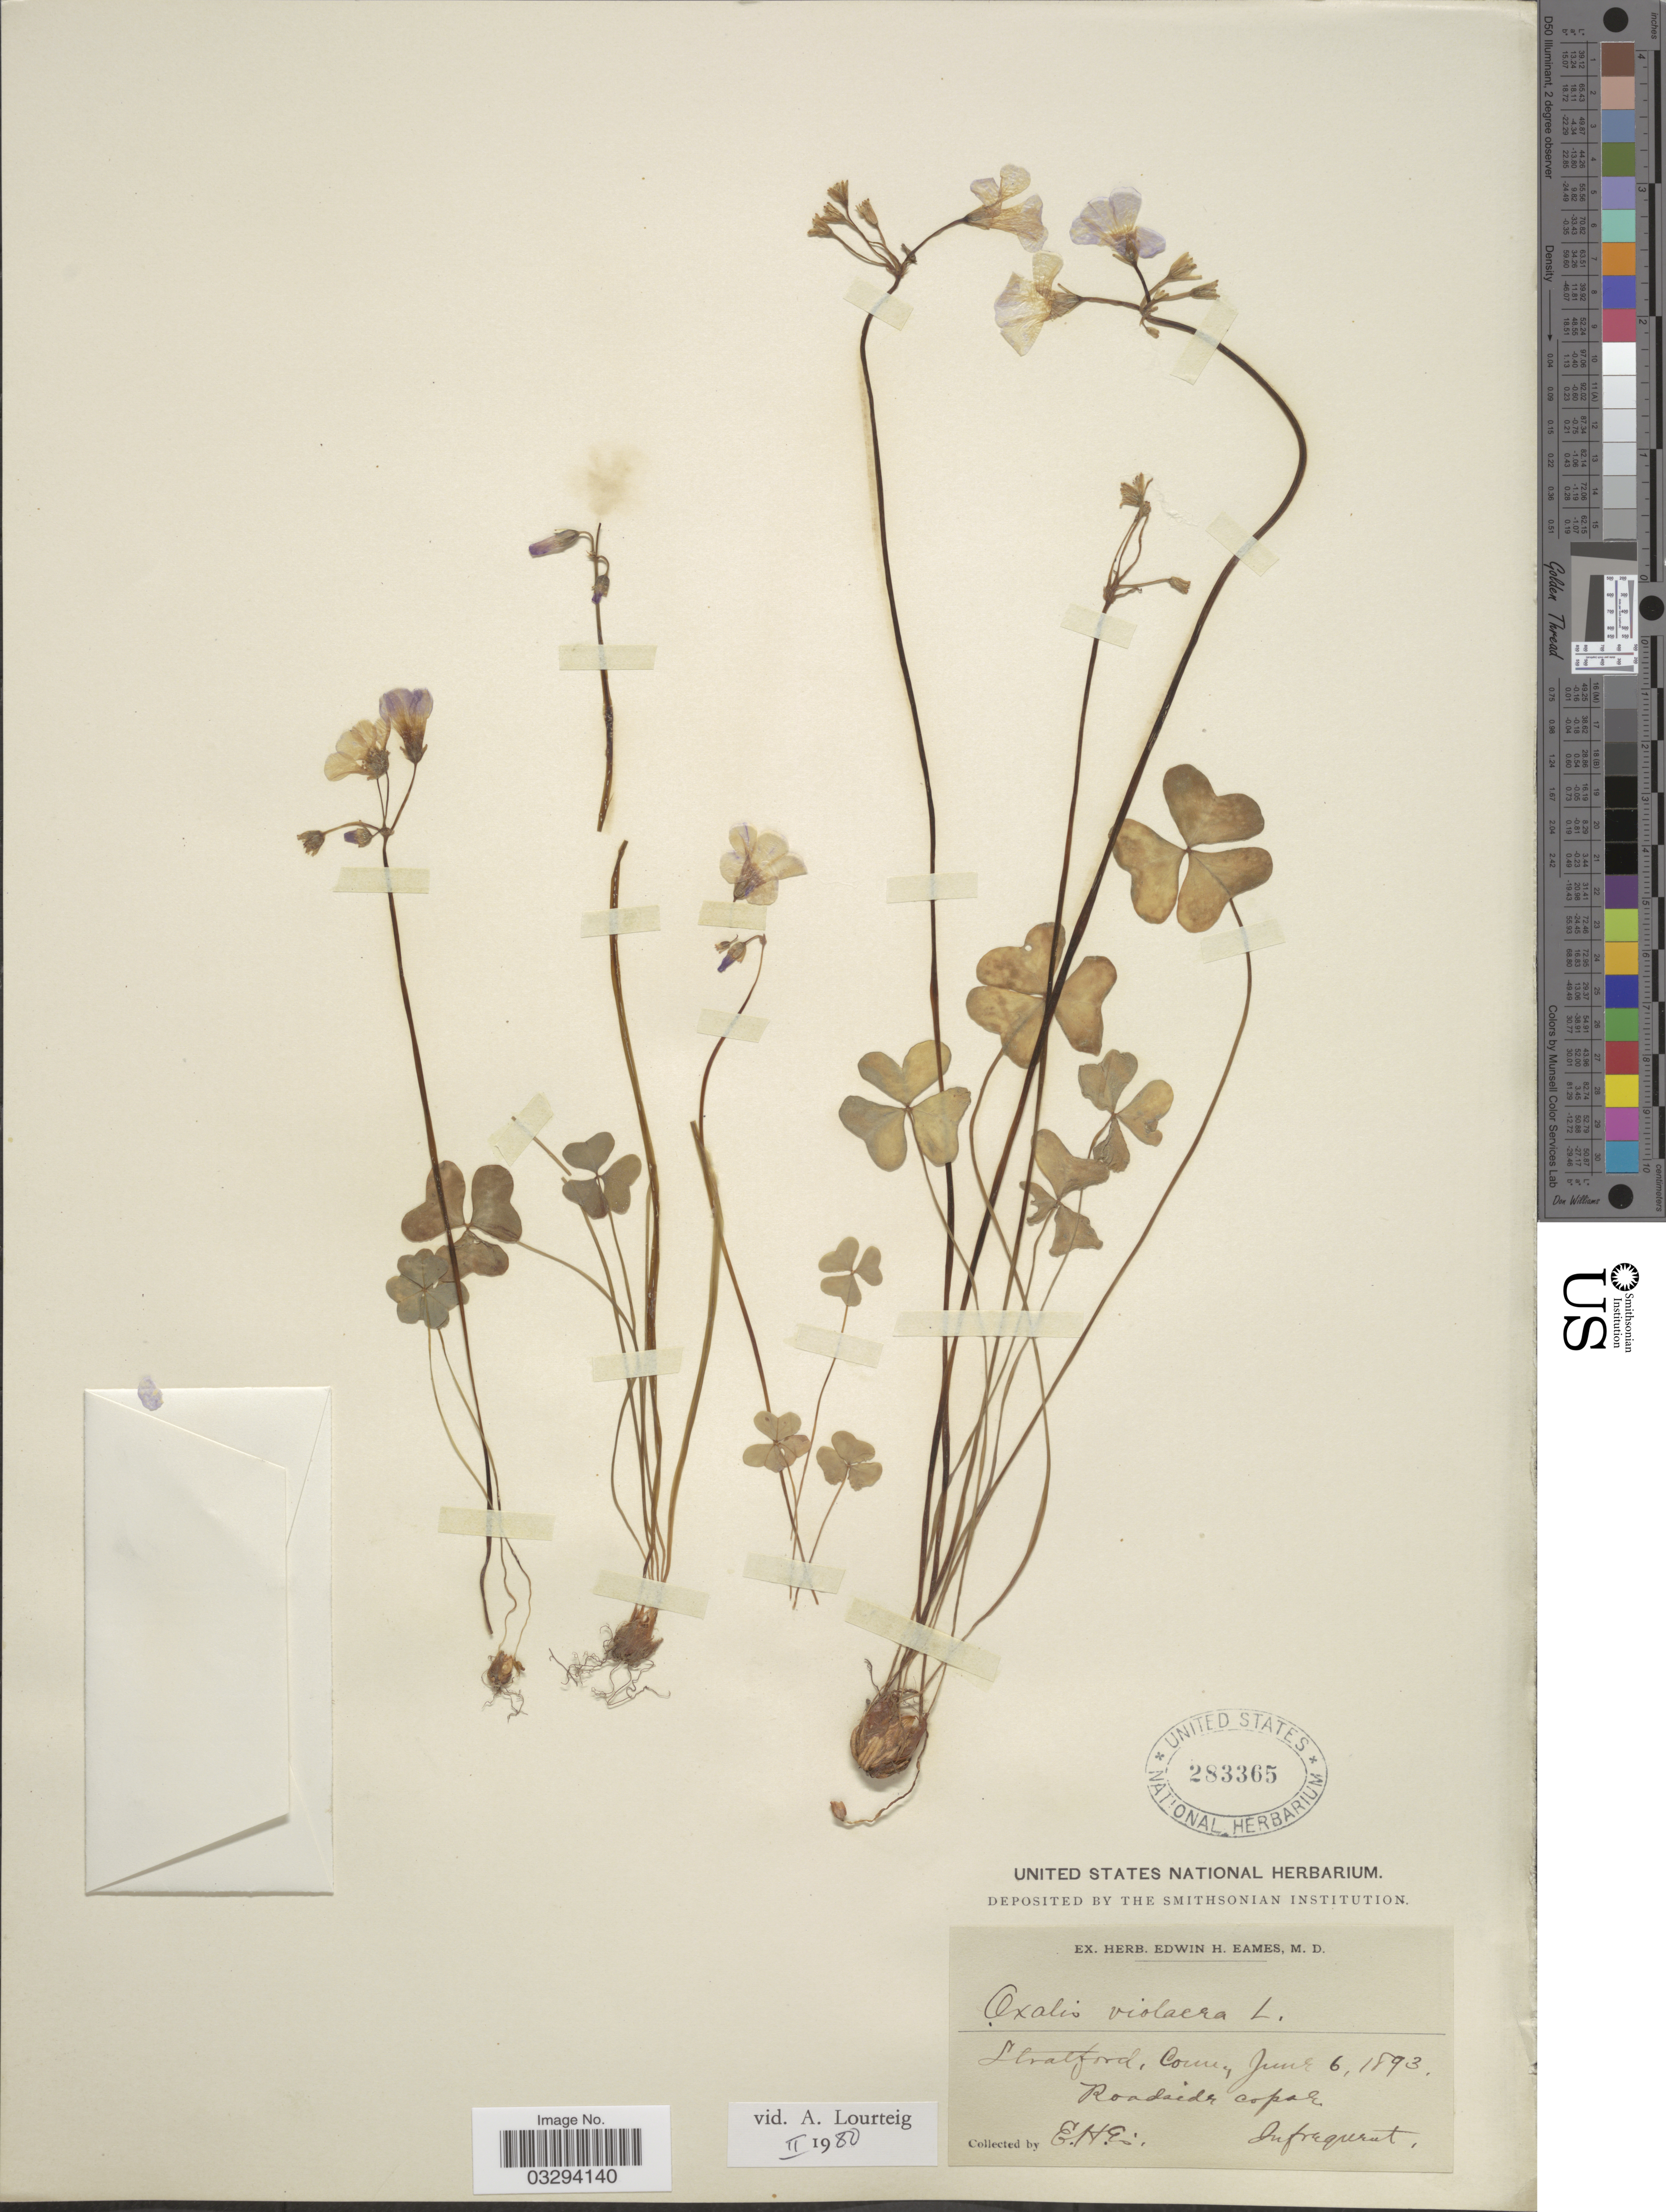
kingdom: Plantae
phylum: Tracheophyta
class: Magnoliopsida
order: Oxalidales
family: Oxalidaceae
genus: Oxalis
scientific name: Oxalis violacea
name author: L.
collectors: E. H. Eames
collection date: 1893-06-06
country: United States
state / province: Connecticut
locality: Stratford.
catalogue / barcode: US 283365